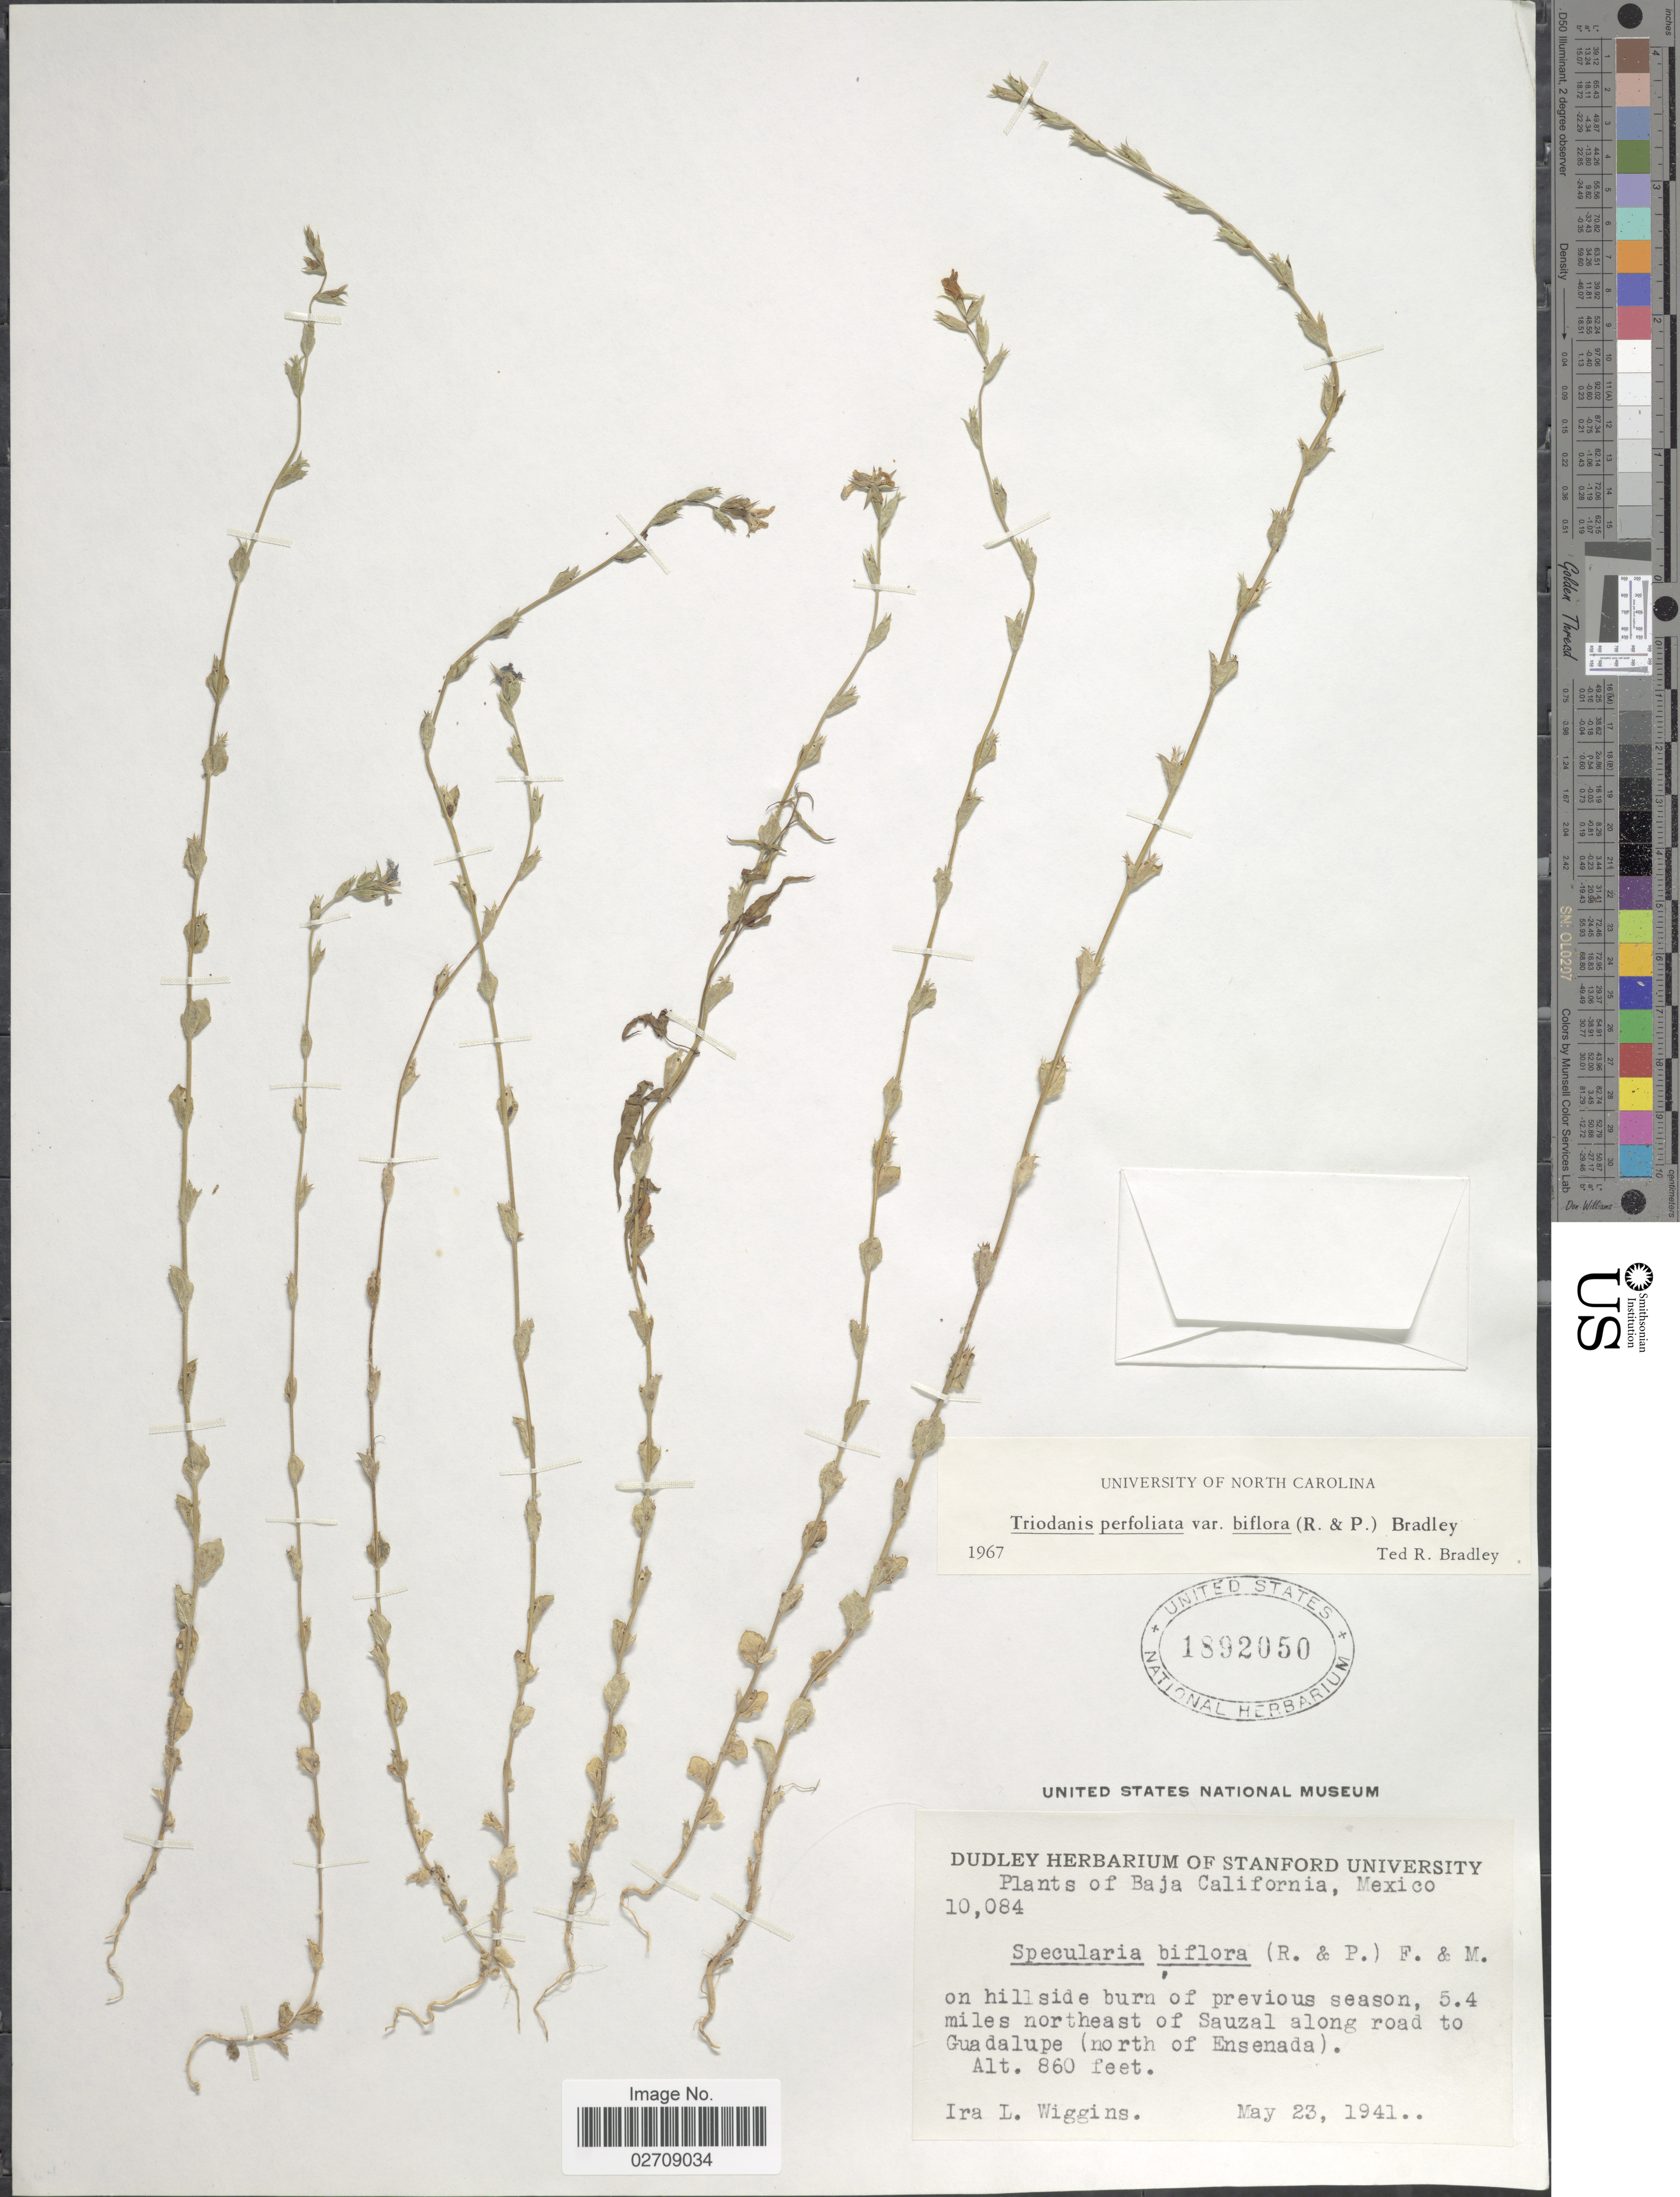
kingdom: Plantae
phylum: Tracheophyta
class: Magnoliopsida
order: Asterales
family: Campanulaceae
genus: Triodanis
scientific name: Triodanis perfoliata var. biflora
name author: (Ruiz & Pav.) Bradley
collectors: I. L. Wiggins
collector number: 10084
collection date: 1941-05-23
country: Mexico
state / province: Baja California Norte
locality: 5.4 miles northeast of Sauzal along road to Guadalupe (north of Ensenada)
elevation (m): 262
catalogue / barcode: US 1892050